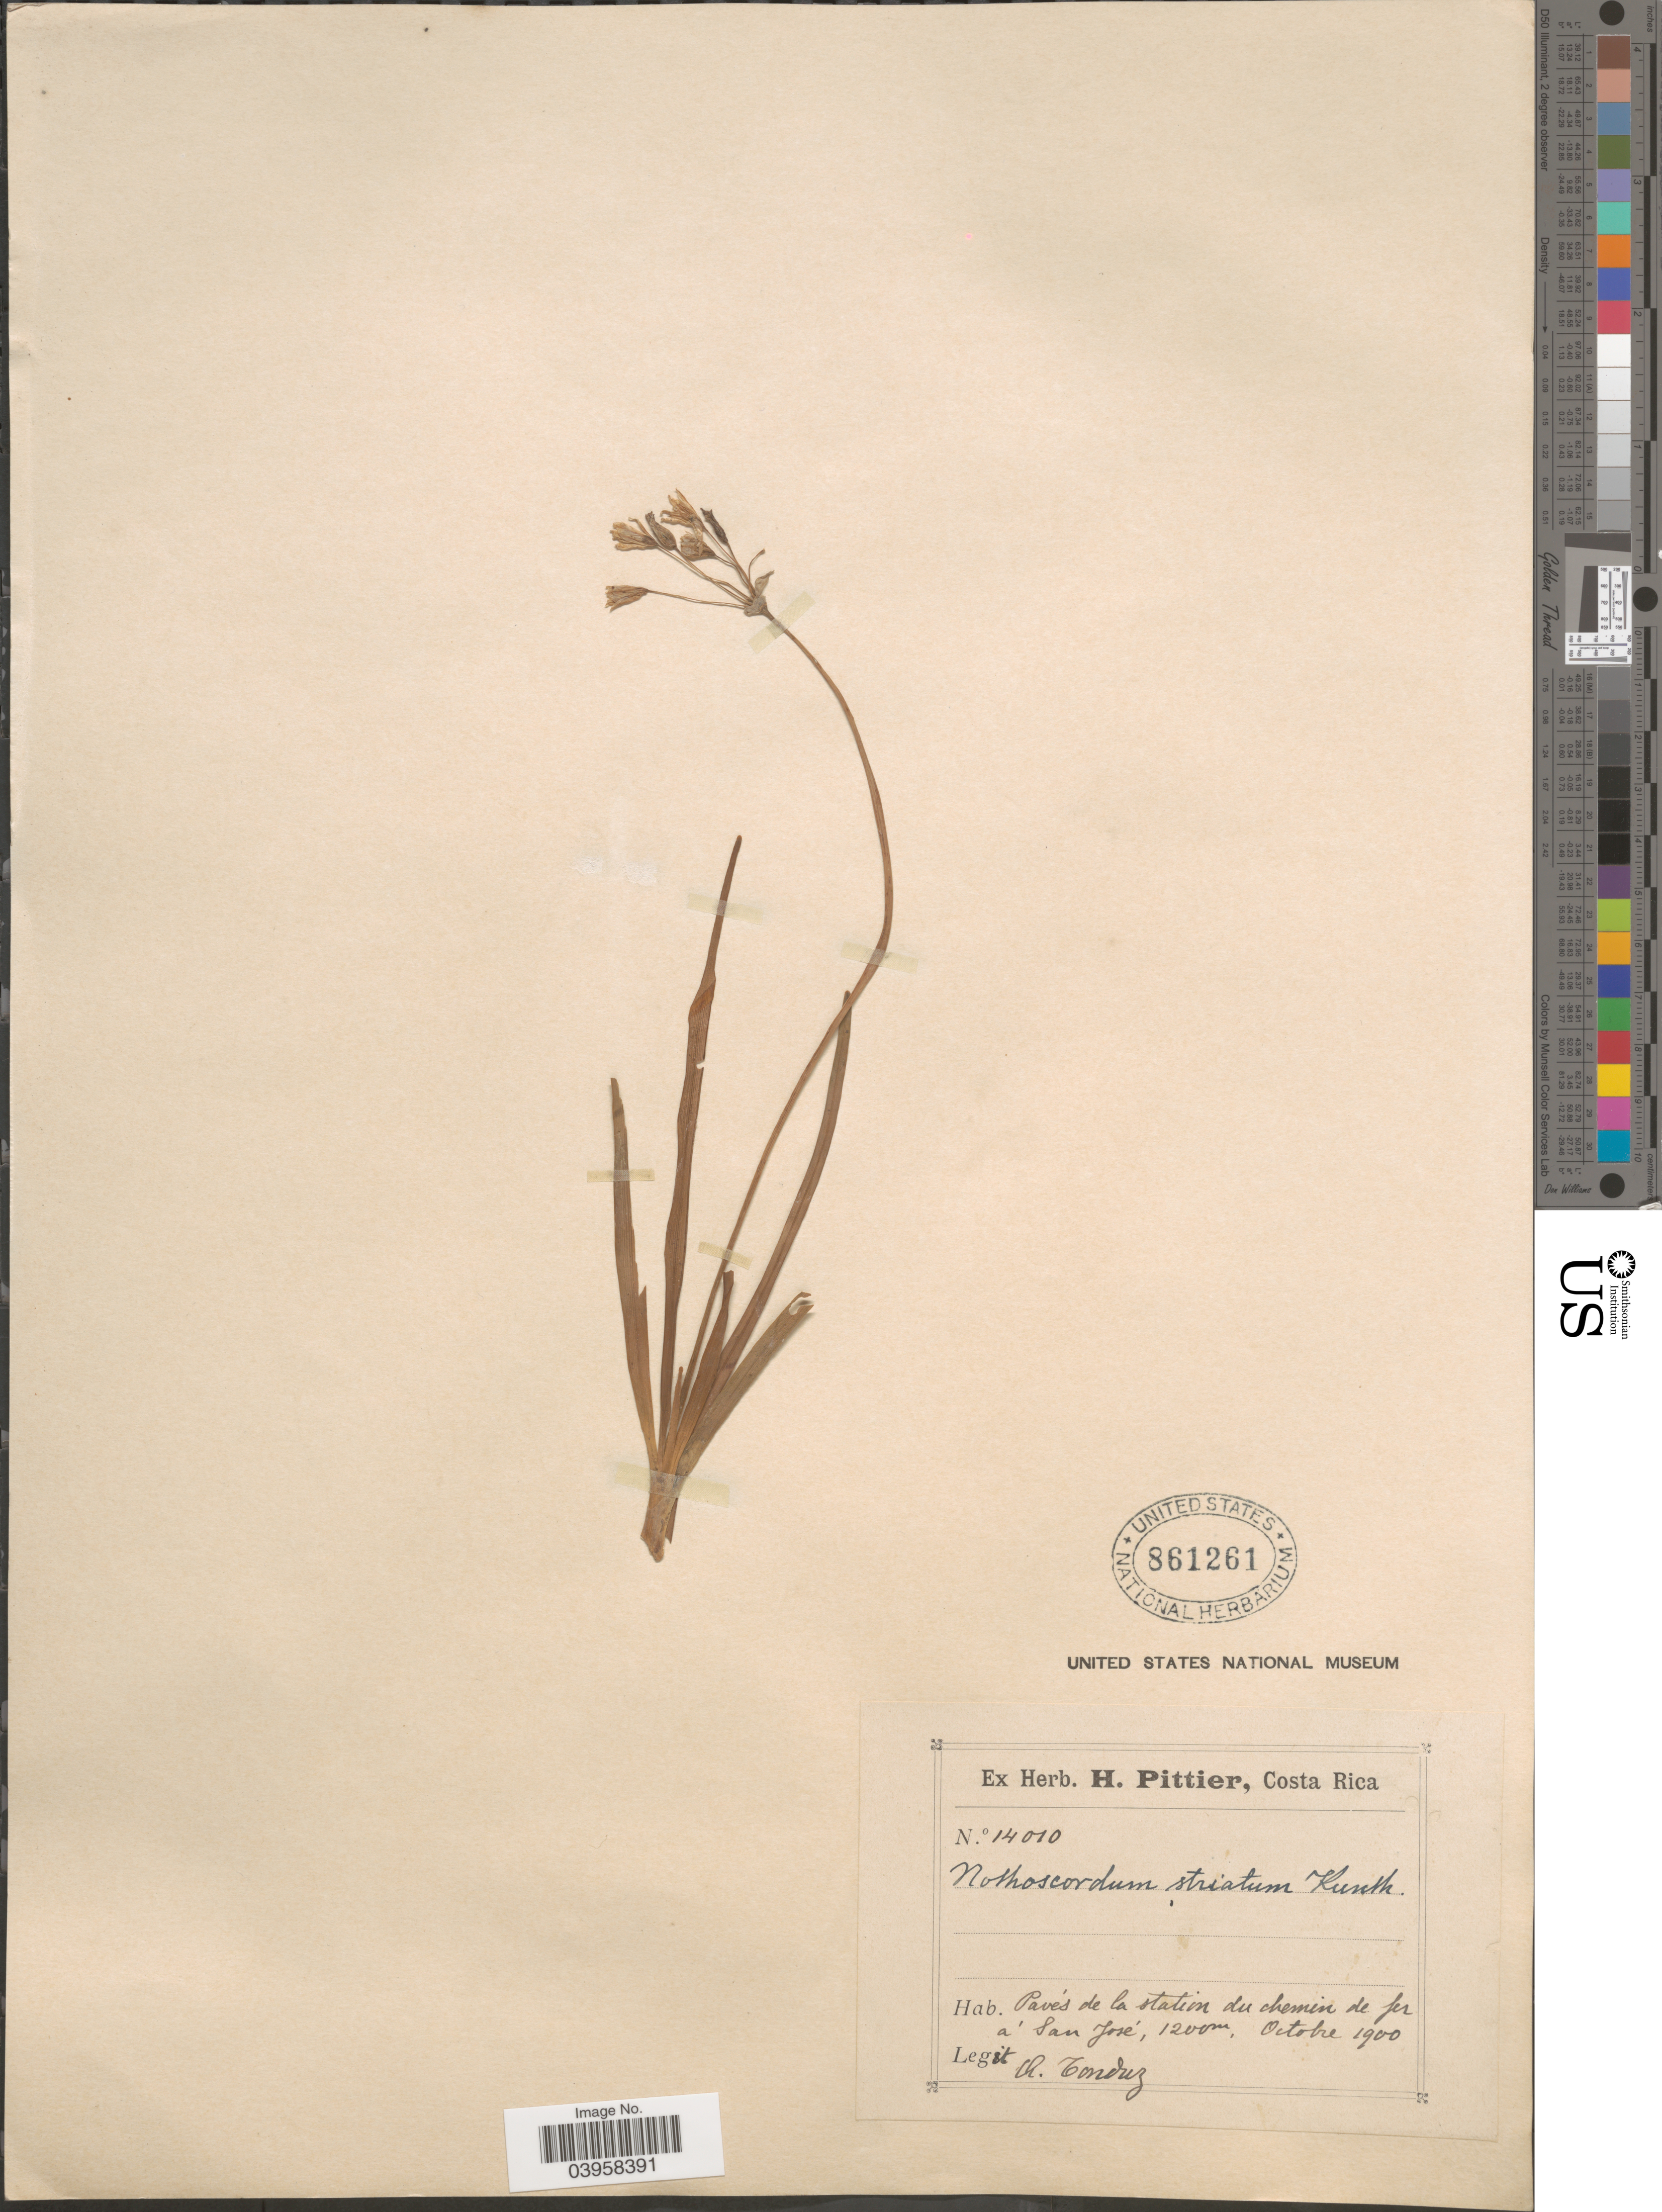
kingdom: Plantae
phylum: Tracheophyta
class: Liliopsida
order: Asparagales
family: Amaryllidaceae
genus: Nothoscordum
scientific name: Nothoscordum fragrans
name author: (Vent.) Kunth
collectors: A. Tonduz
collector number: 14010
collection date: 1900-10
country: Costa Rica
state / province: San José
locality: Pavés de la station du chemin de fer a 'San Jose'.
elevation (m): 1200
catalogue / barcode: US 861261